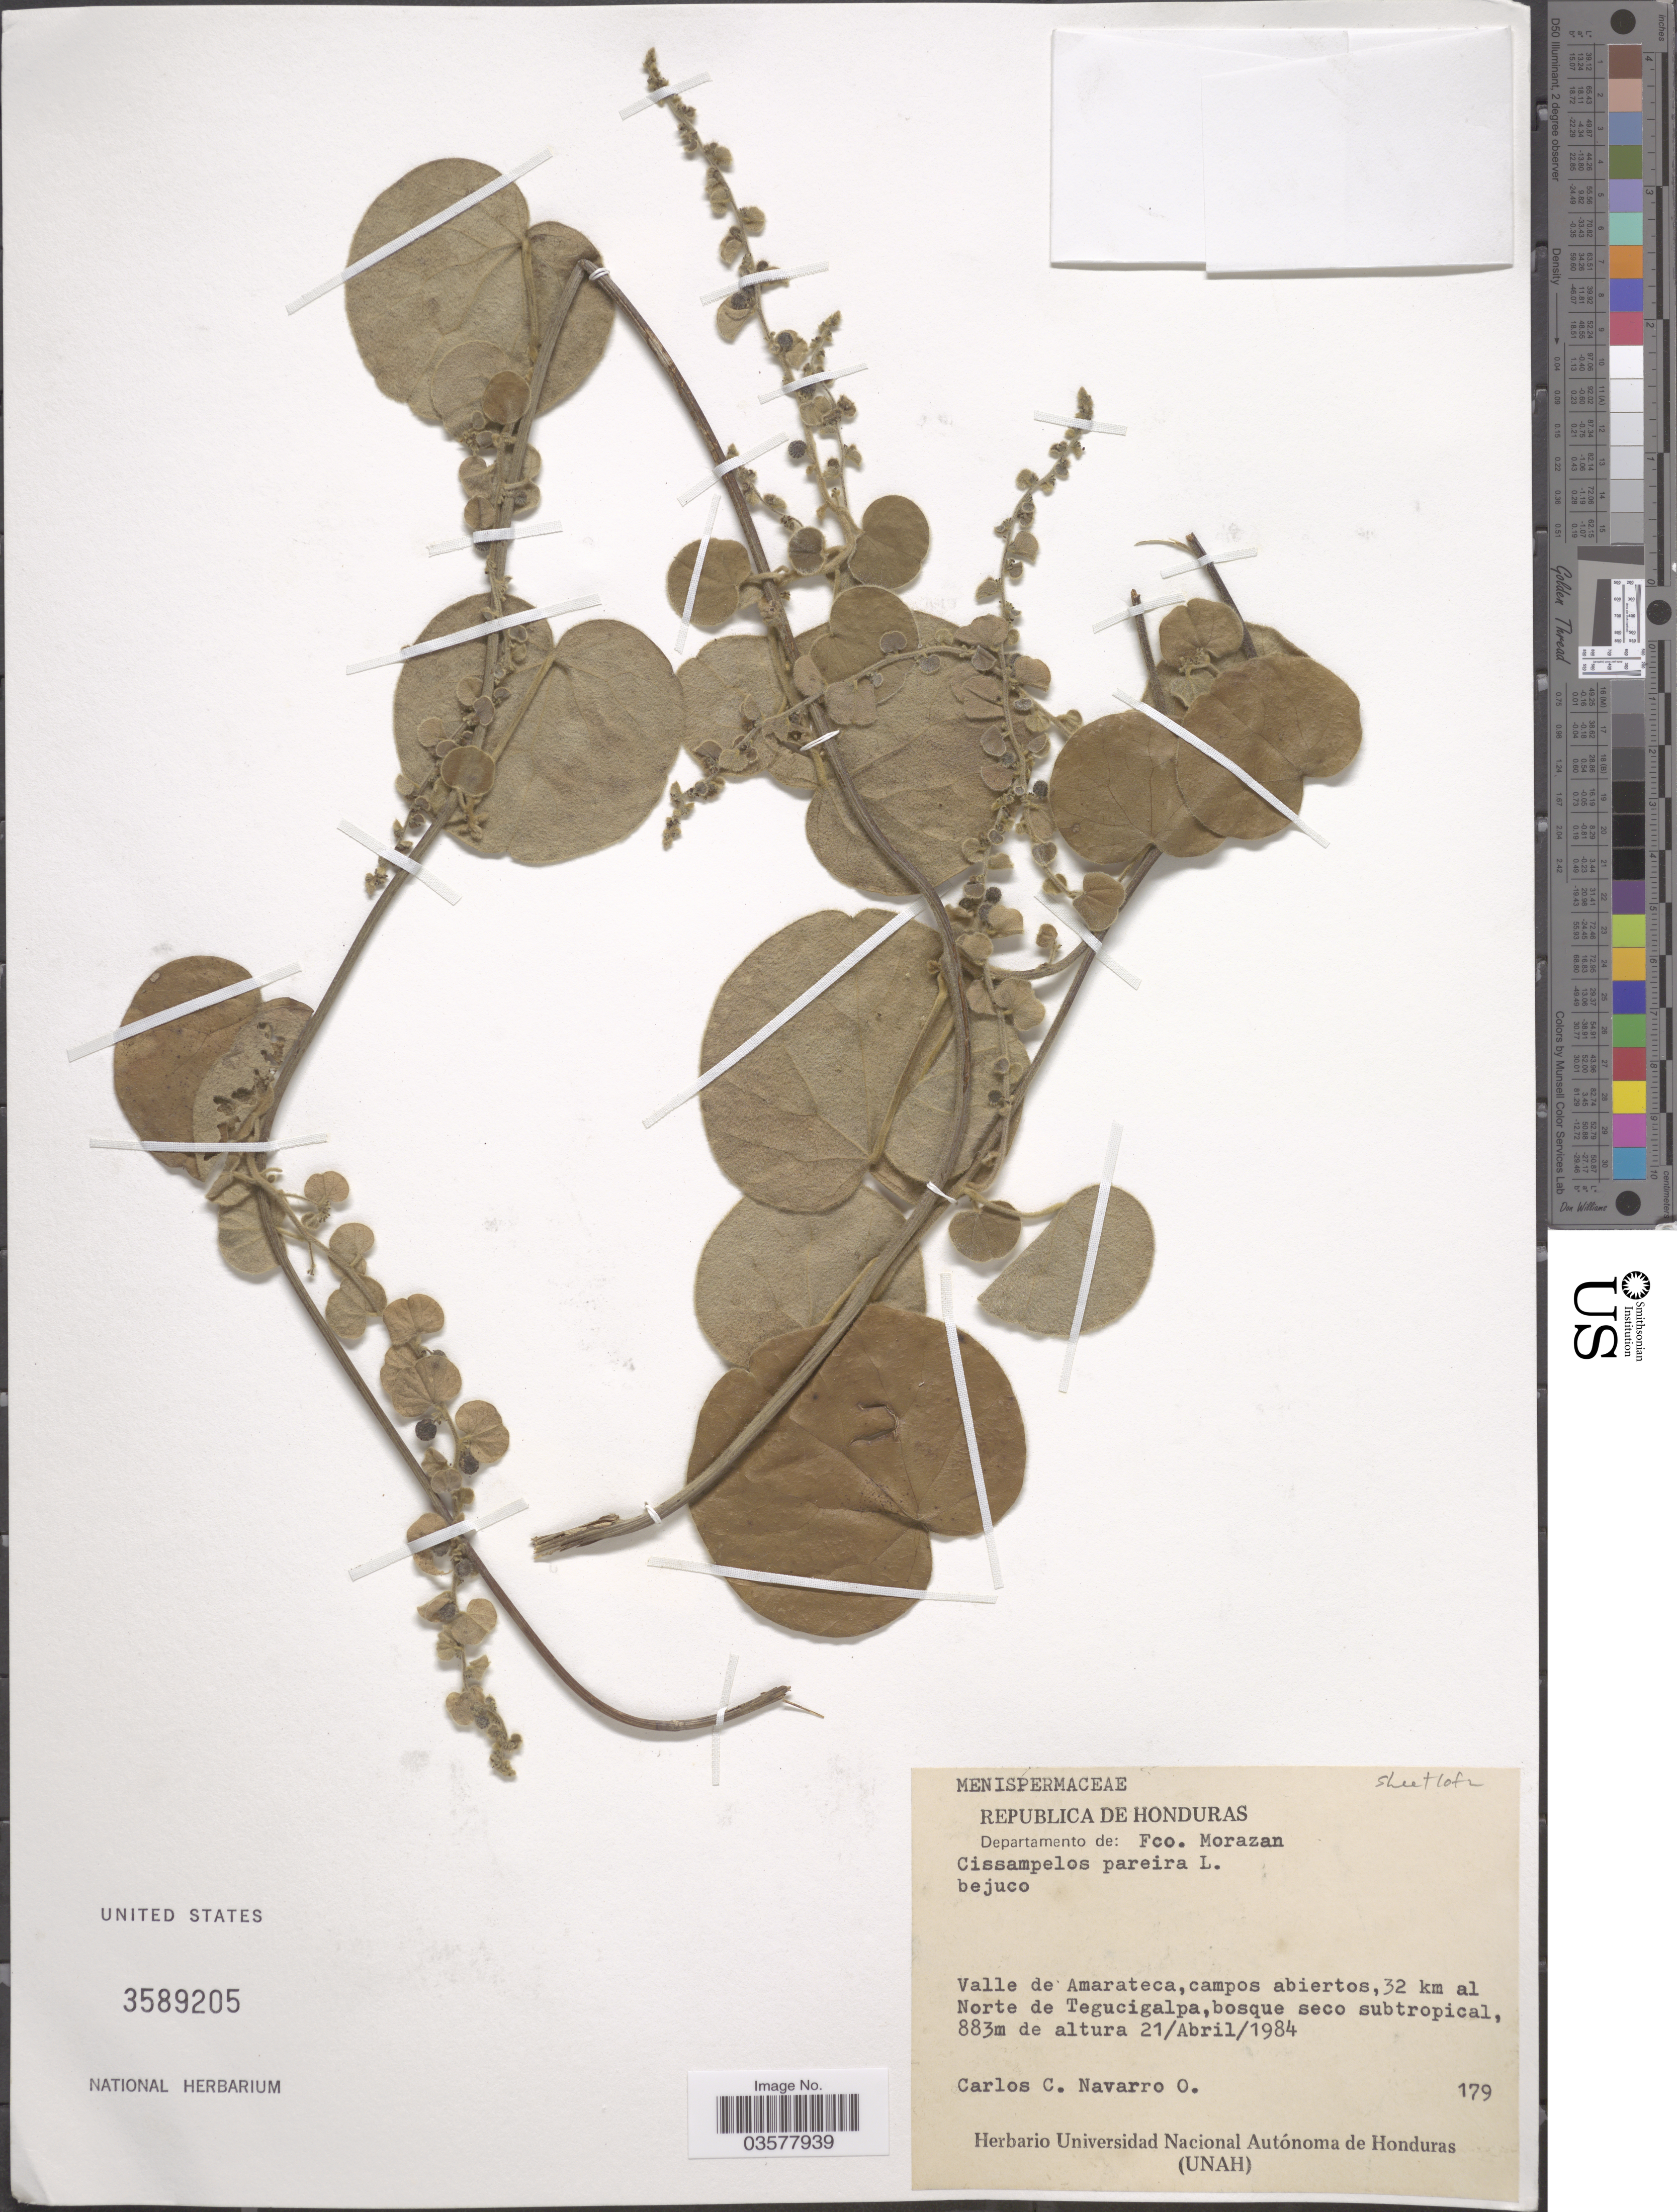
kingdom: Plantae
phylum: Tracheophyta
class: Magnoliopsida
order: Ranunculales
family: Menispermaceae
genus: Cissampelos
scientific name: Cissampelos pareira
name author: L.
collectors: C. Carlos & O. Navarro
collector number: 179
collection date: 1984-04-21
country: Honduras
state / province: Fco. Morazán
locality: Departamento de: Fco. Morazan. Valle de Amarateca, campos abiertos, 32 km al Norte de Tegucigalpa,bosque seco subtropical.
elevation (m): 883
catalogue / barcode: US 3589205